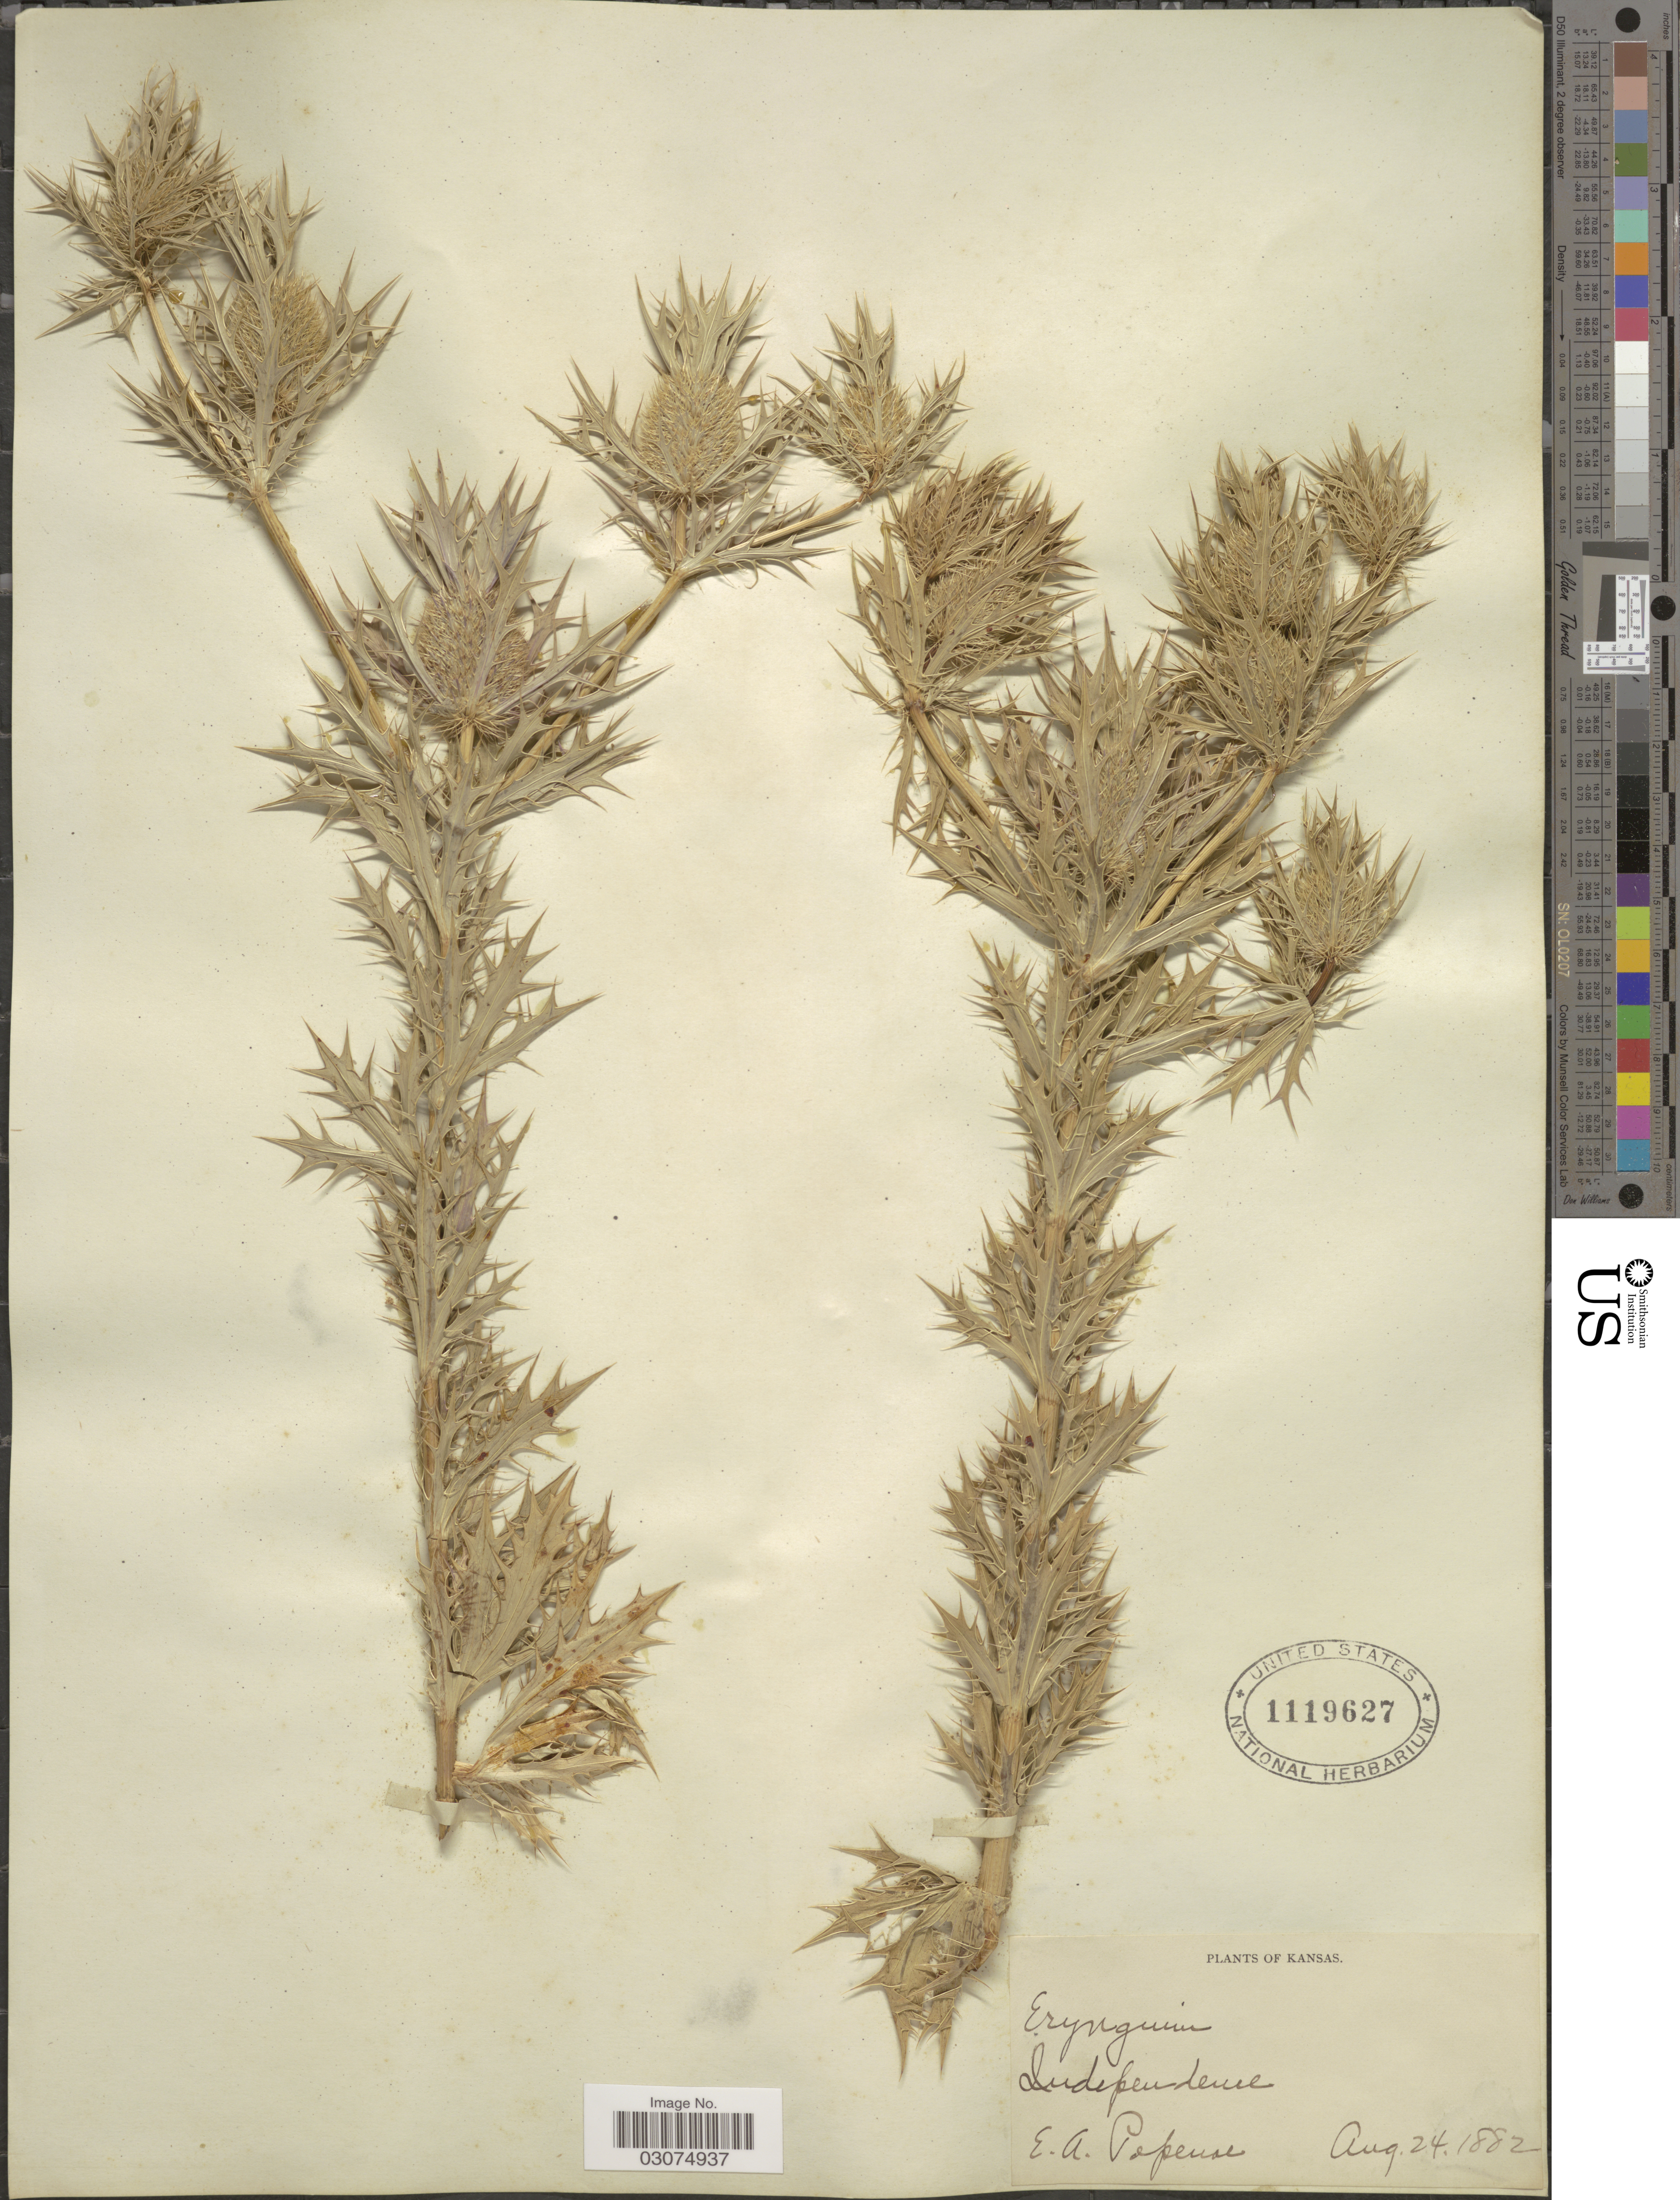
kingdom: Plantae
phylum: Tracheophyta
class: Magnoliopsida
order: Apiales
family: Apiaceae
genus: Eryngium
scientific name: Eryngium leavenworthii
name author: Torr. & A. Gray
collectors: E. A. Popenoe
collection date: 1882-08-24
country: United States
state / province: Kansas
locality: Independence.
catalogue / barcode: US 1119627